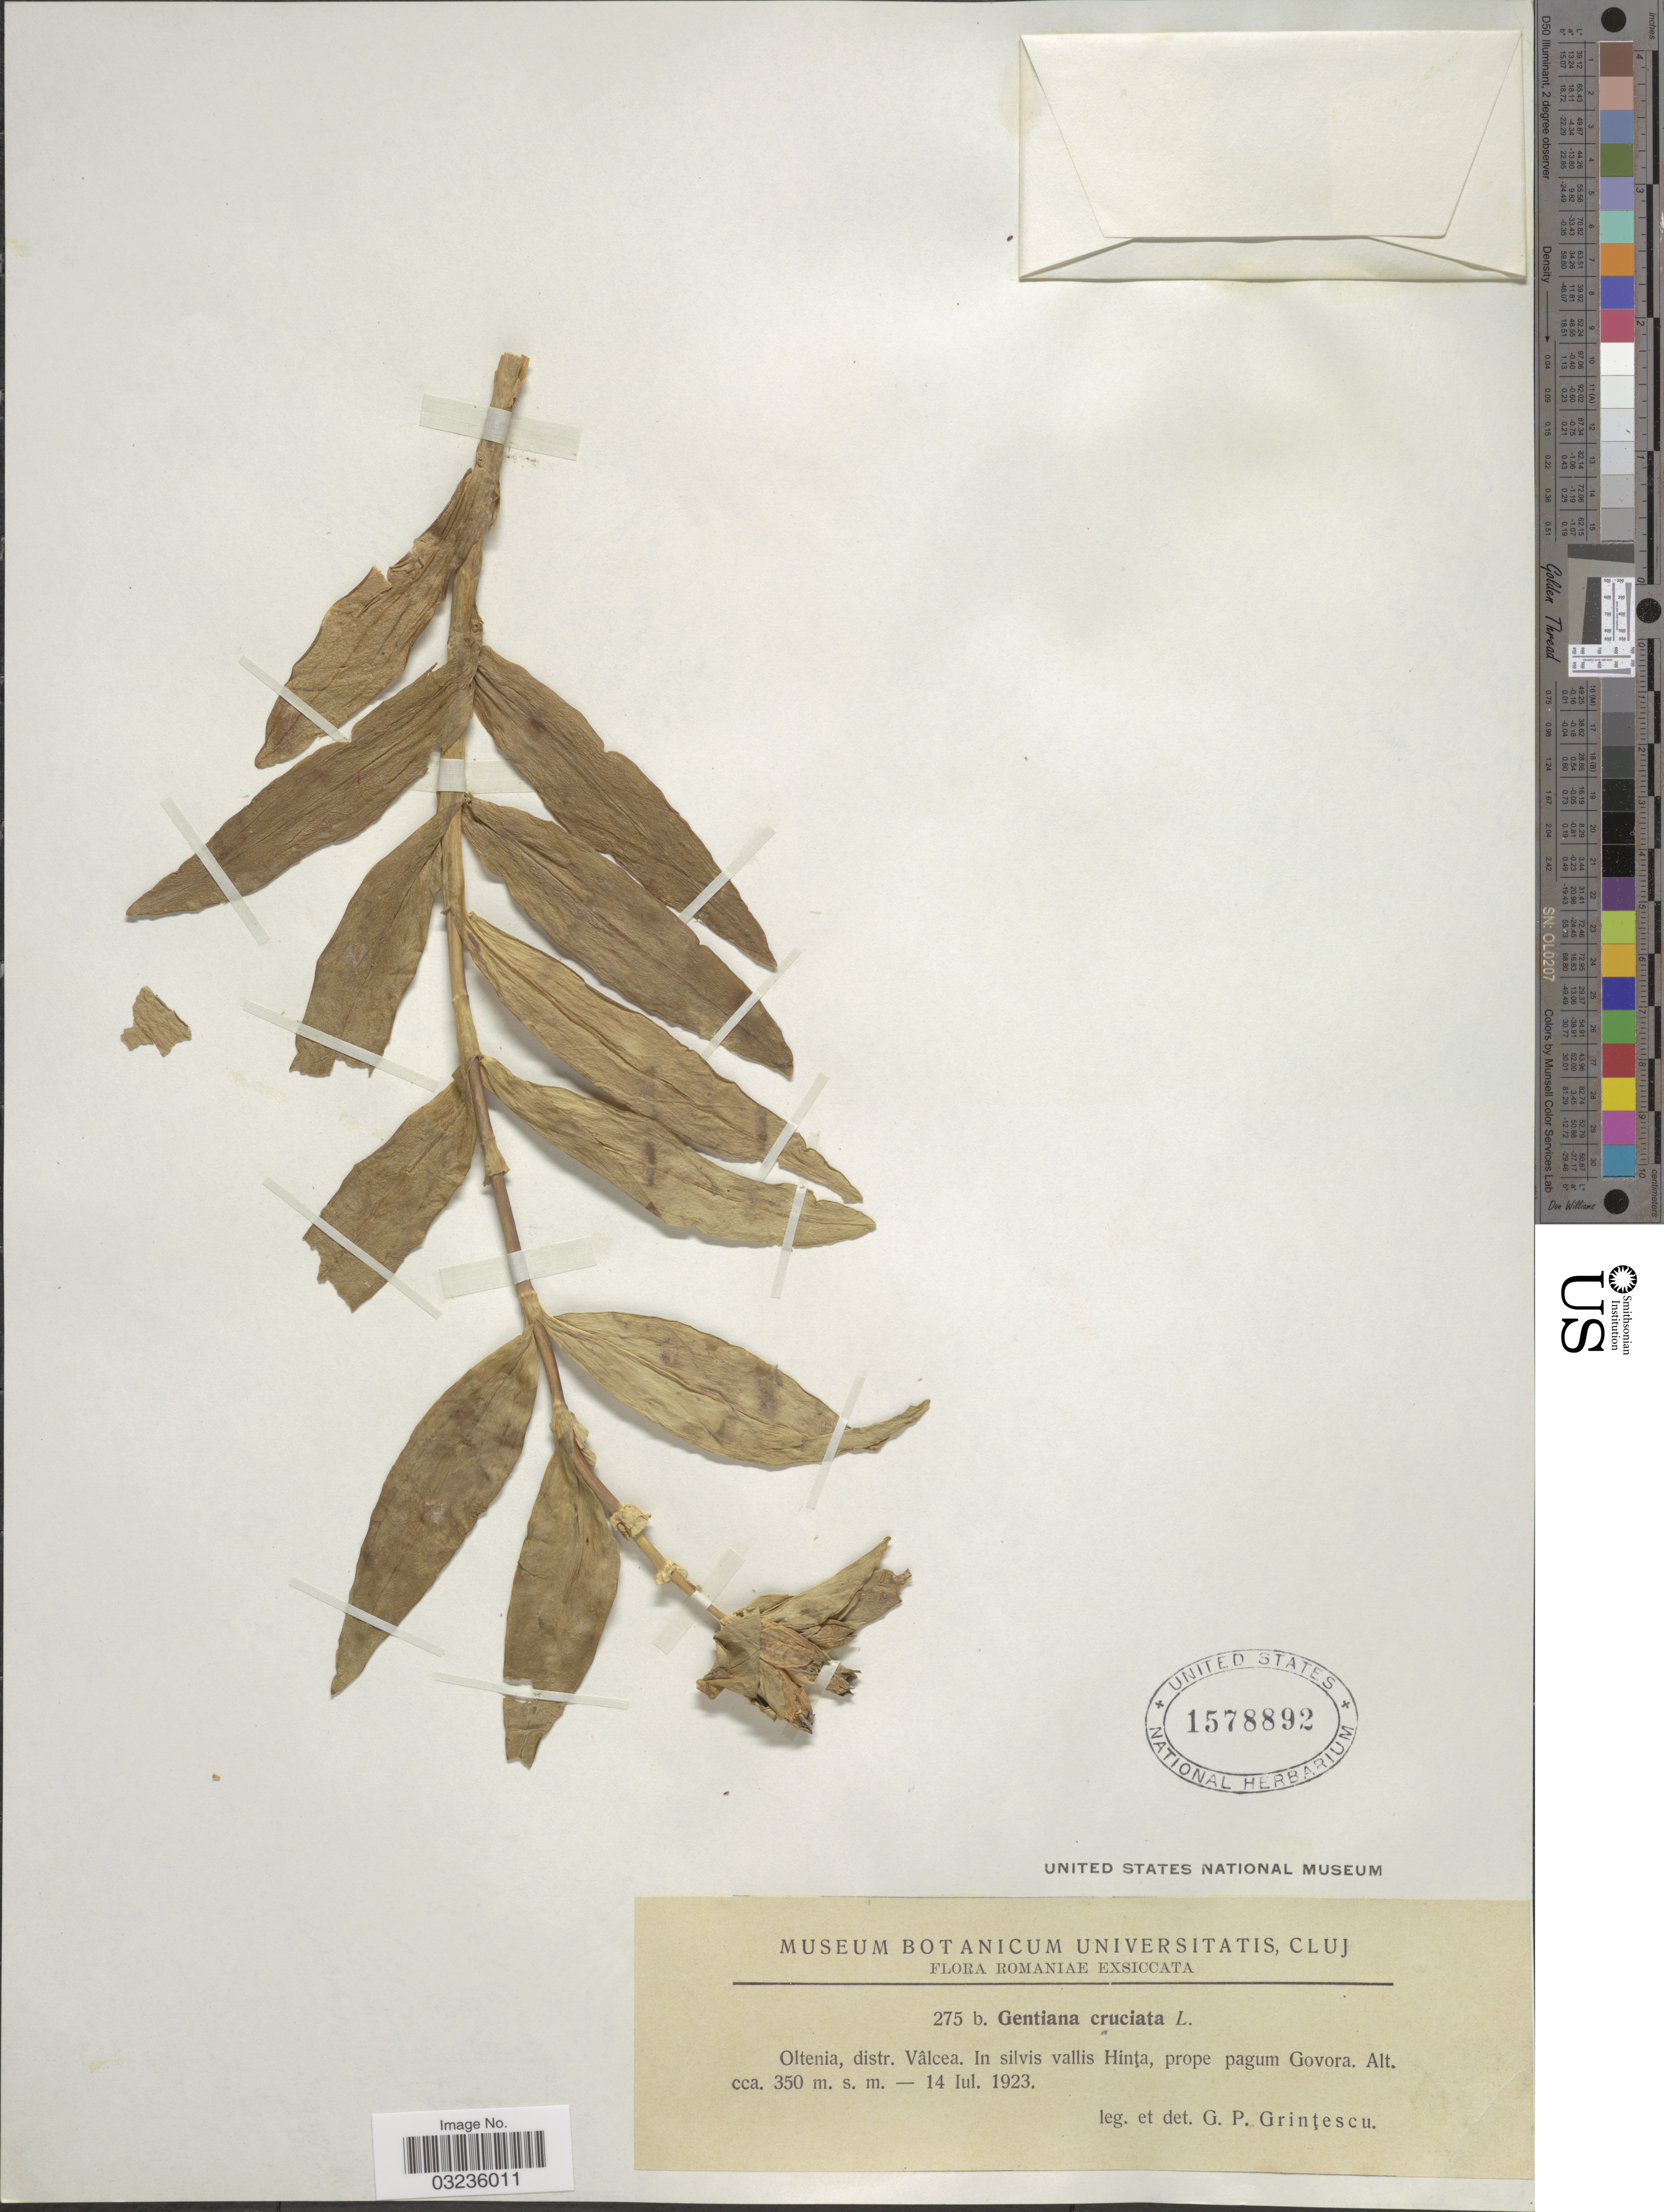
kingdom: Plantae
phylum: Tracheophyta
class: Magnoliopsida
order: Gentianales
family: Gentianaceae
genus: Gentiana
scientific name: Gentiana cruciata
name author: L.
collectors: G. Grintescu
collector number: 275b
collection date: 1923-07-14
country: Romania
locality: Oltenia, distr. Valcea. In silvis vallis Hinta, prope pagum Govora.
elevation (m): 350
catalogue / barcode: US 1578892